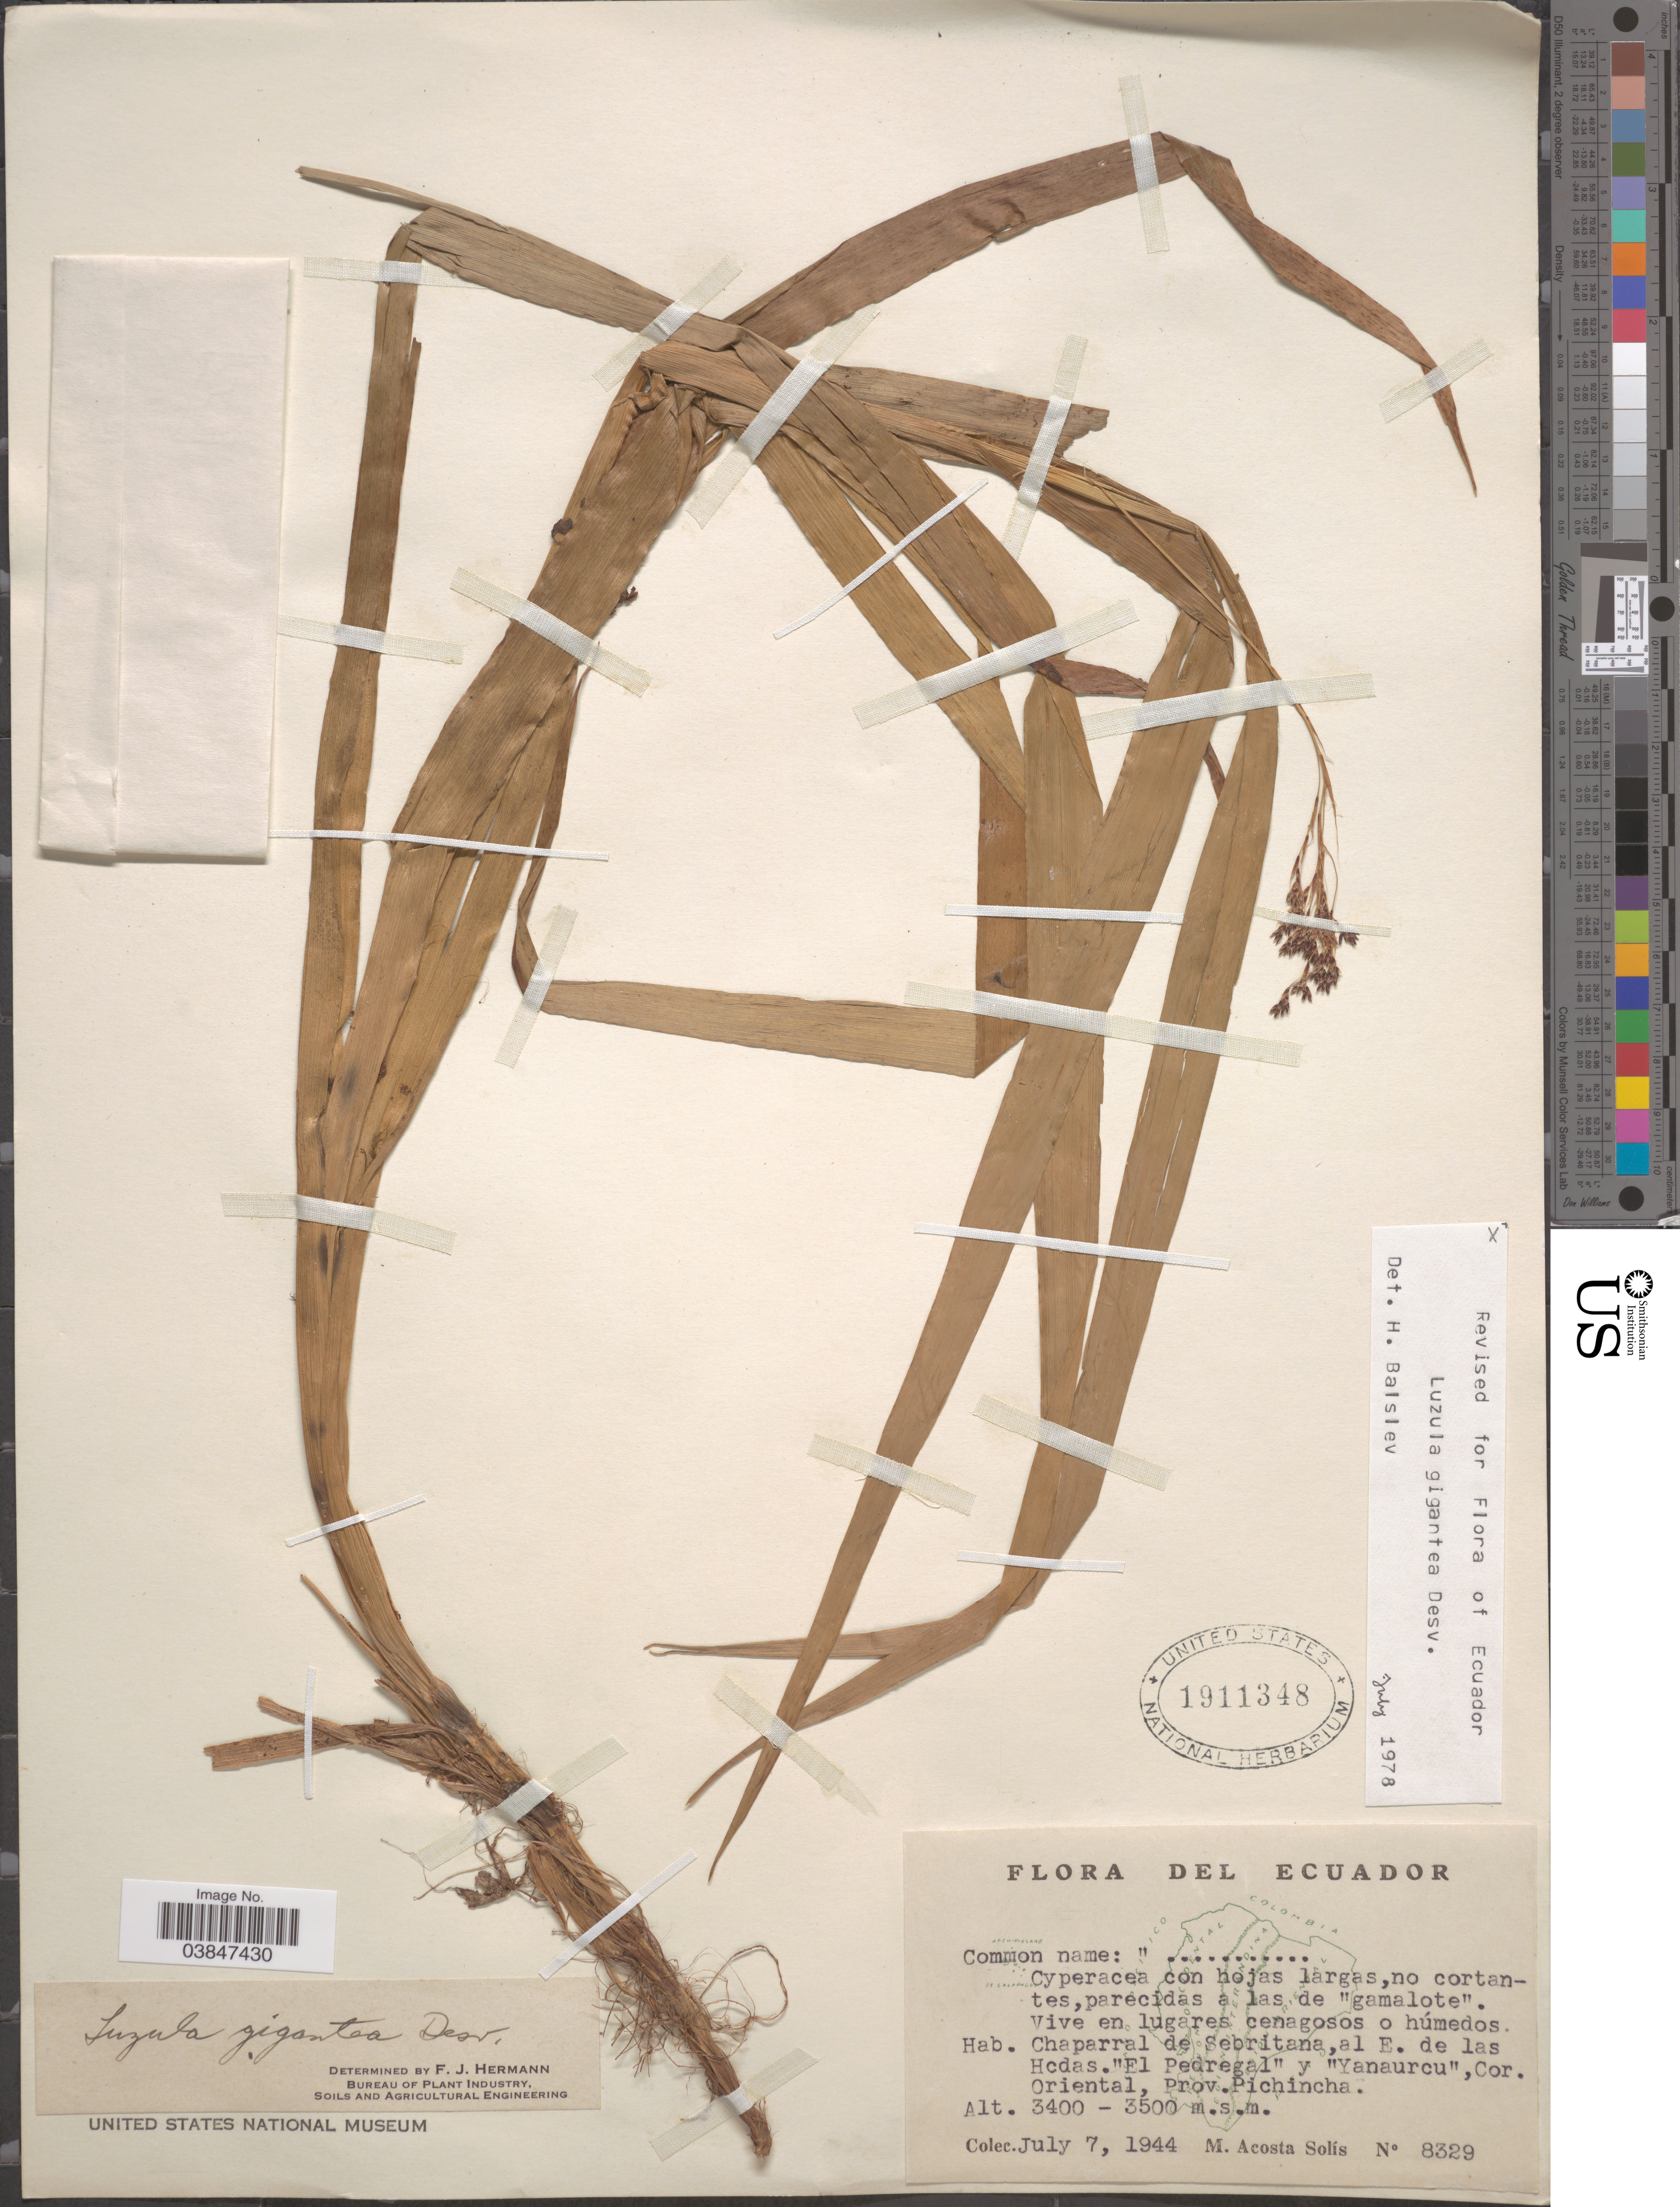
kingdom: Plantae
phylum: Tracheophyta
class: Liliopsida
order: Poales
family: Juncaceae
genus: Luzula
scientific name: Luzula gigantea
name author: Desv.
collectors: M. Acosta Solis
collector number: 8329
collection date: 1944-07-07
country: Ecuador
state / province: Pichincha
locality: Chaparral de Sebritana, al E. de las Hcdas. "El Pedregal" y "Yanaurcu", Cor. Oriental.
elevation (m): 3400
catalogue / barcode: US 1911348